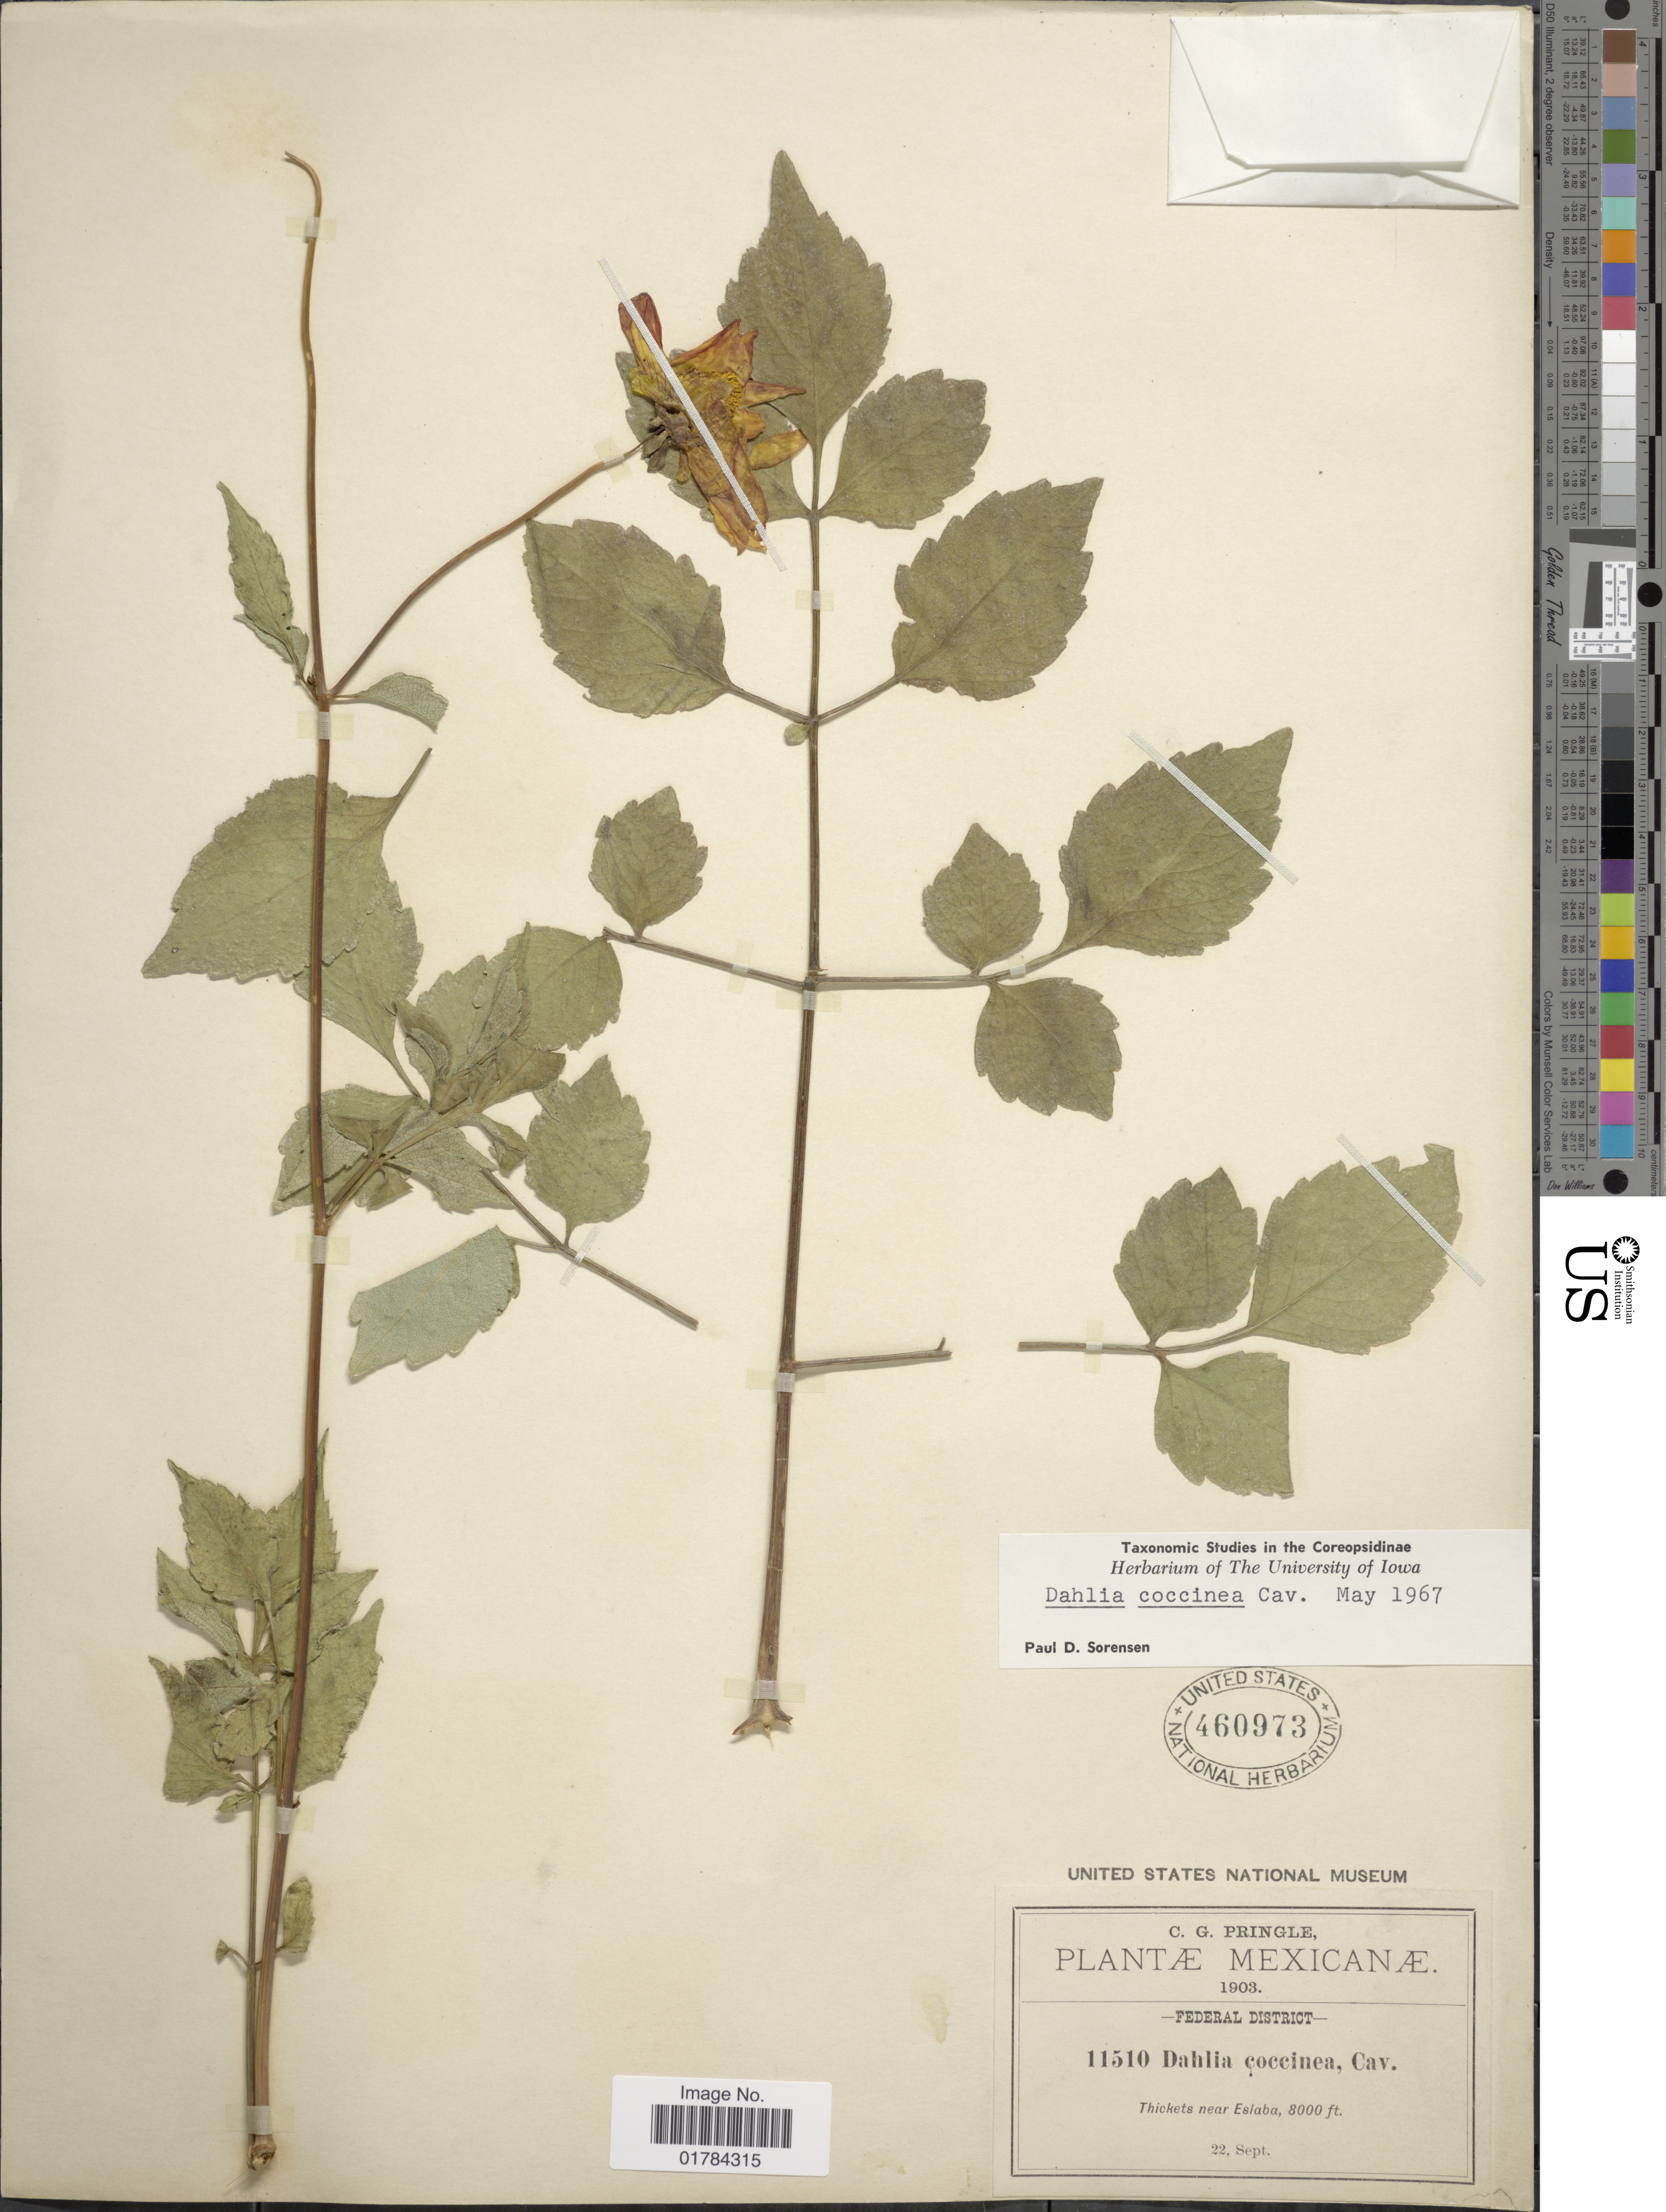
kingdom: Plantae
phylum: Tracheophyta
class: Magnoliopsida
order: Asterales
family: Asteraceae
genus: Dahlia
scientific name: Dahlia coccinea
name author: Cav.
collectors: C. G. Pringle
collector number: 11510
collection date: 1903-09-22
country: Mexico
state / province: Distrito Federal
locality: Thickets near Eslaba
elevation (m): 2438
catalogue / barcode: US 460973